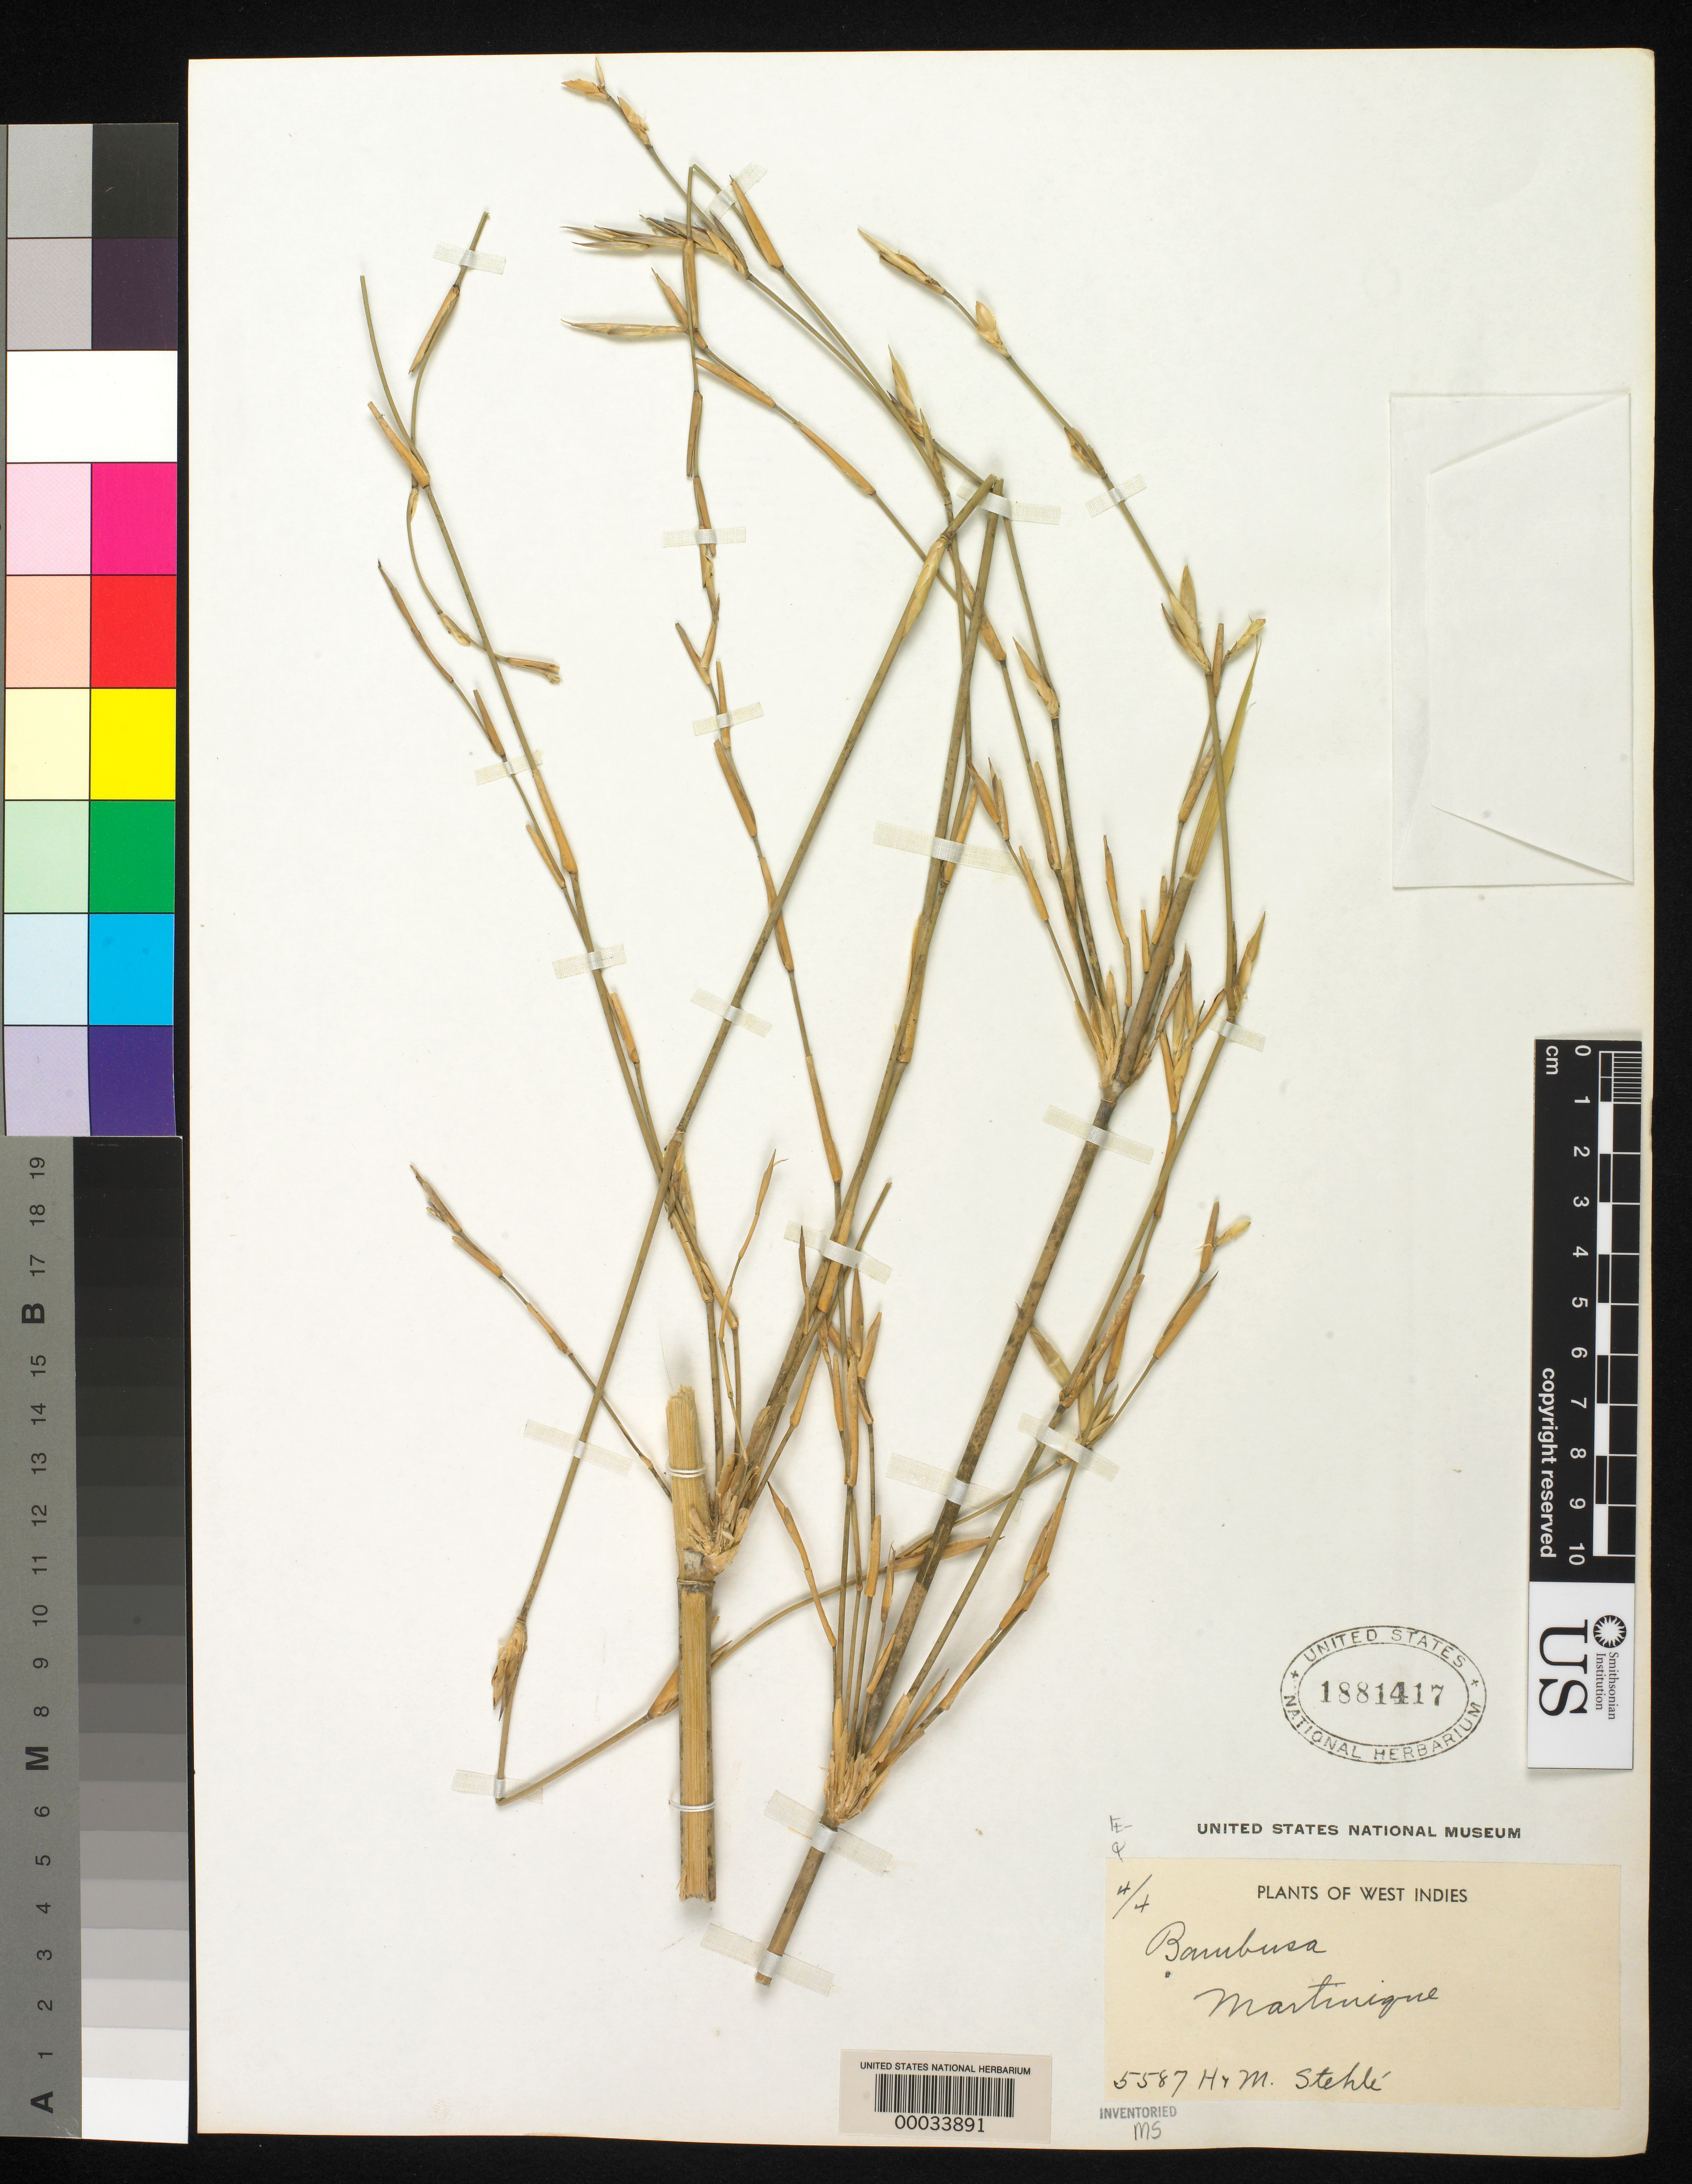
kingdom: Plantae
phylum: Tracheophyta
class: Liliopsida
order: Poales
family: Poaceae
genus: Bambusa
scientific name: Bambusa multiplex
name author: (Lour.) Raeusch. ex Schult. & Schult. f.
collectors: H. Stehlé & M. Stehlé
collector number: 5587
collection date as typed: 12 Dec 1944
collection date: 1944-12-12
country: Martinique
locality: Lagarde, tivoli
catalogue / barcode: US 1881417